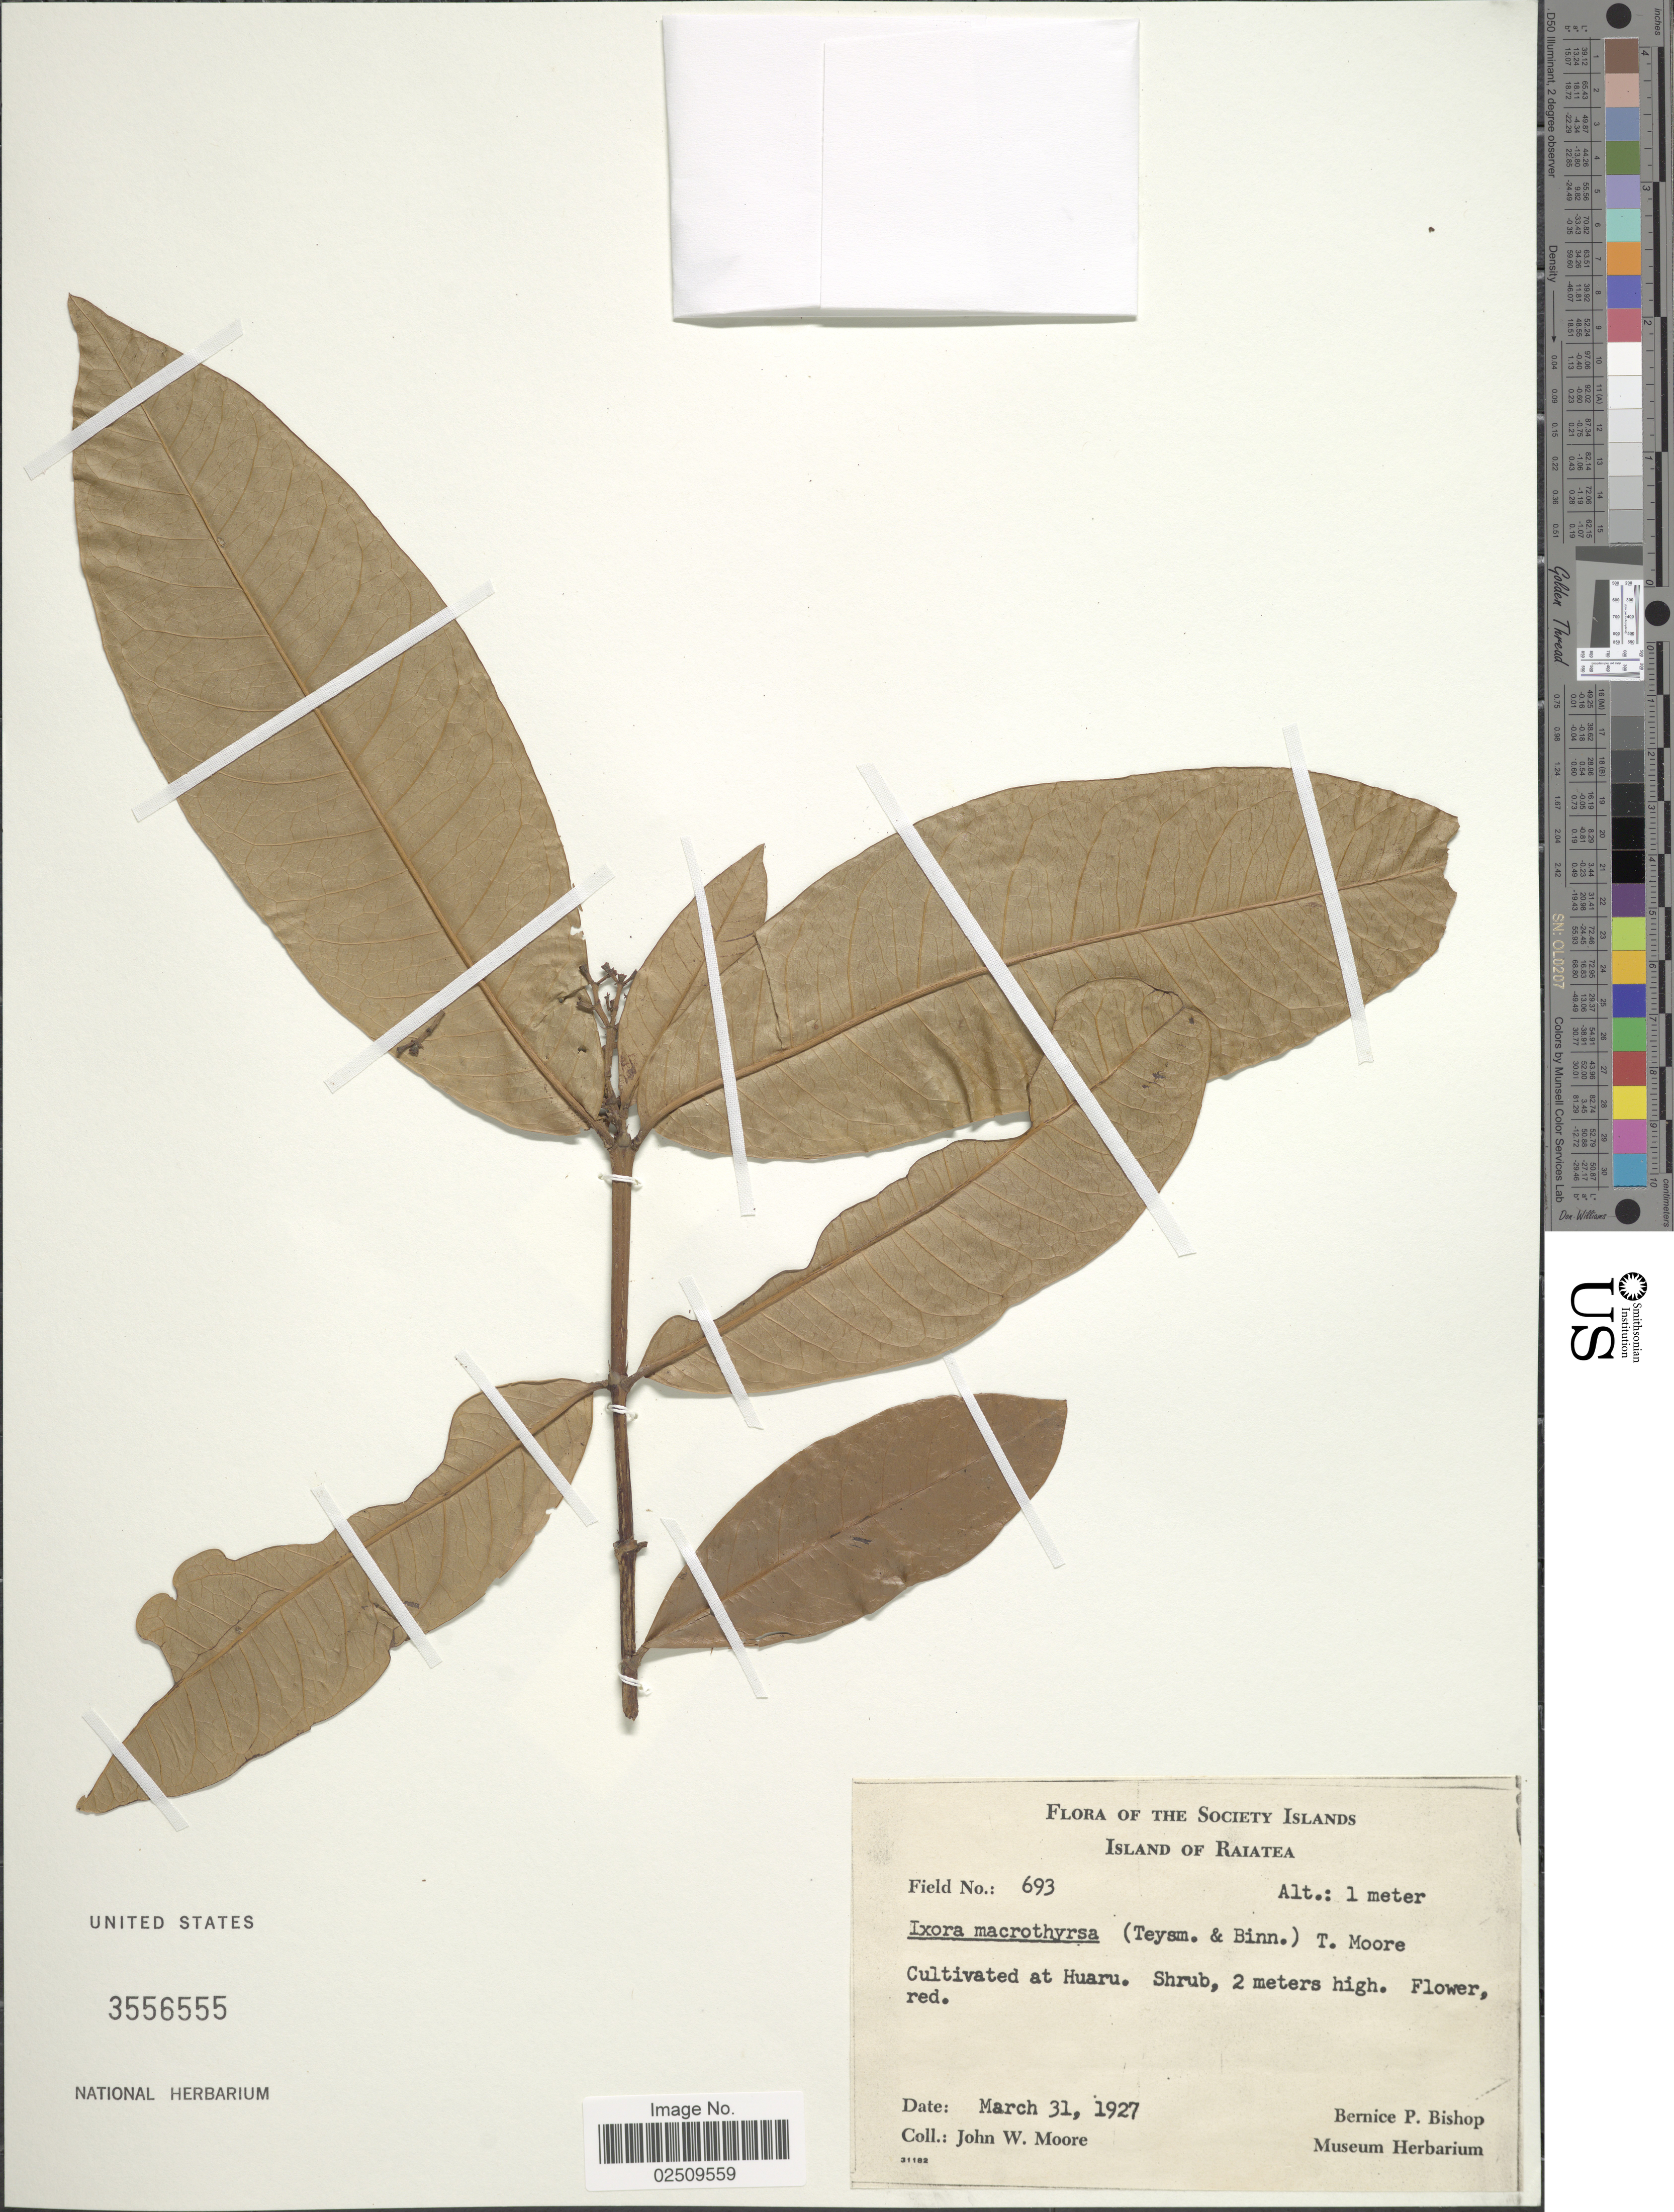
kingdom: Plantae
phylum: Tracheophyta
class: Magnoliopsida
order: Gentianales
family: Rubiaceae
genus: Ixora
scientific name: Ixora macrothyrsa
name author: (Teijsm. & Binn.) N.E. Br.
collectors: J. Moore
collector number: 693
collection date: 1927-03-31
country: French Polynesia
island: Raiatea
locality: The Society Islands, Island of Raiatea, Cultivated at Huaru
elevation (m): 1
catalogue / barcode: US 3556555